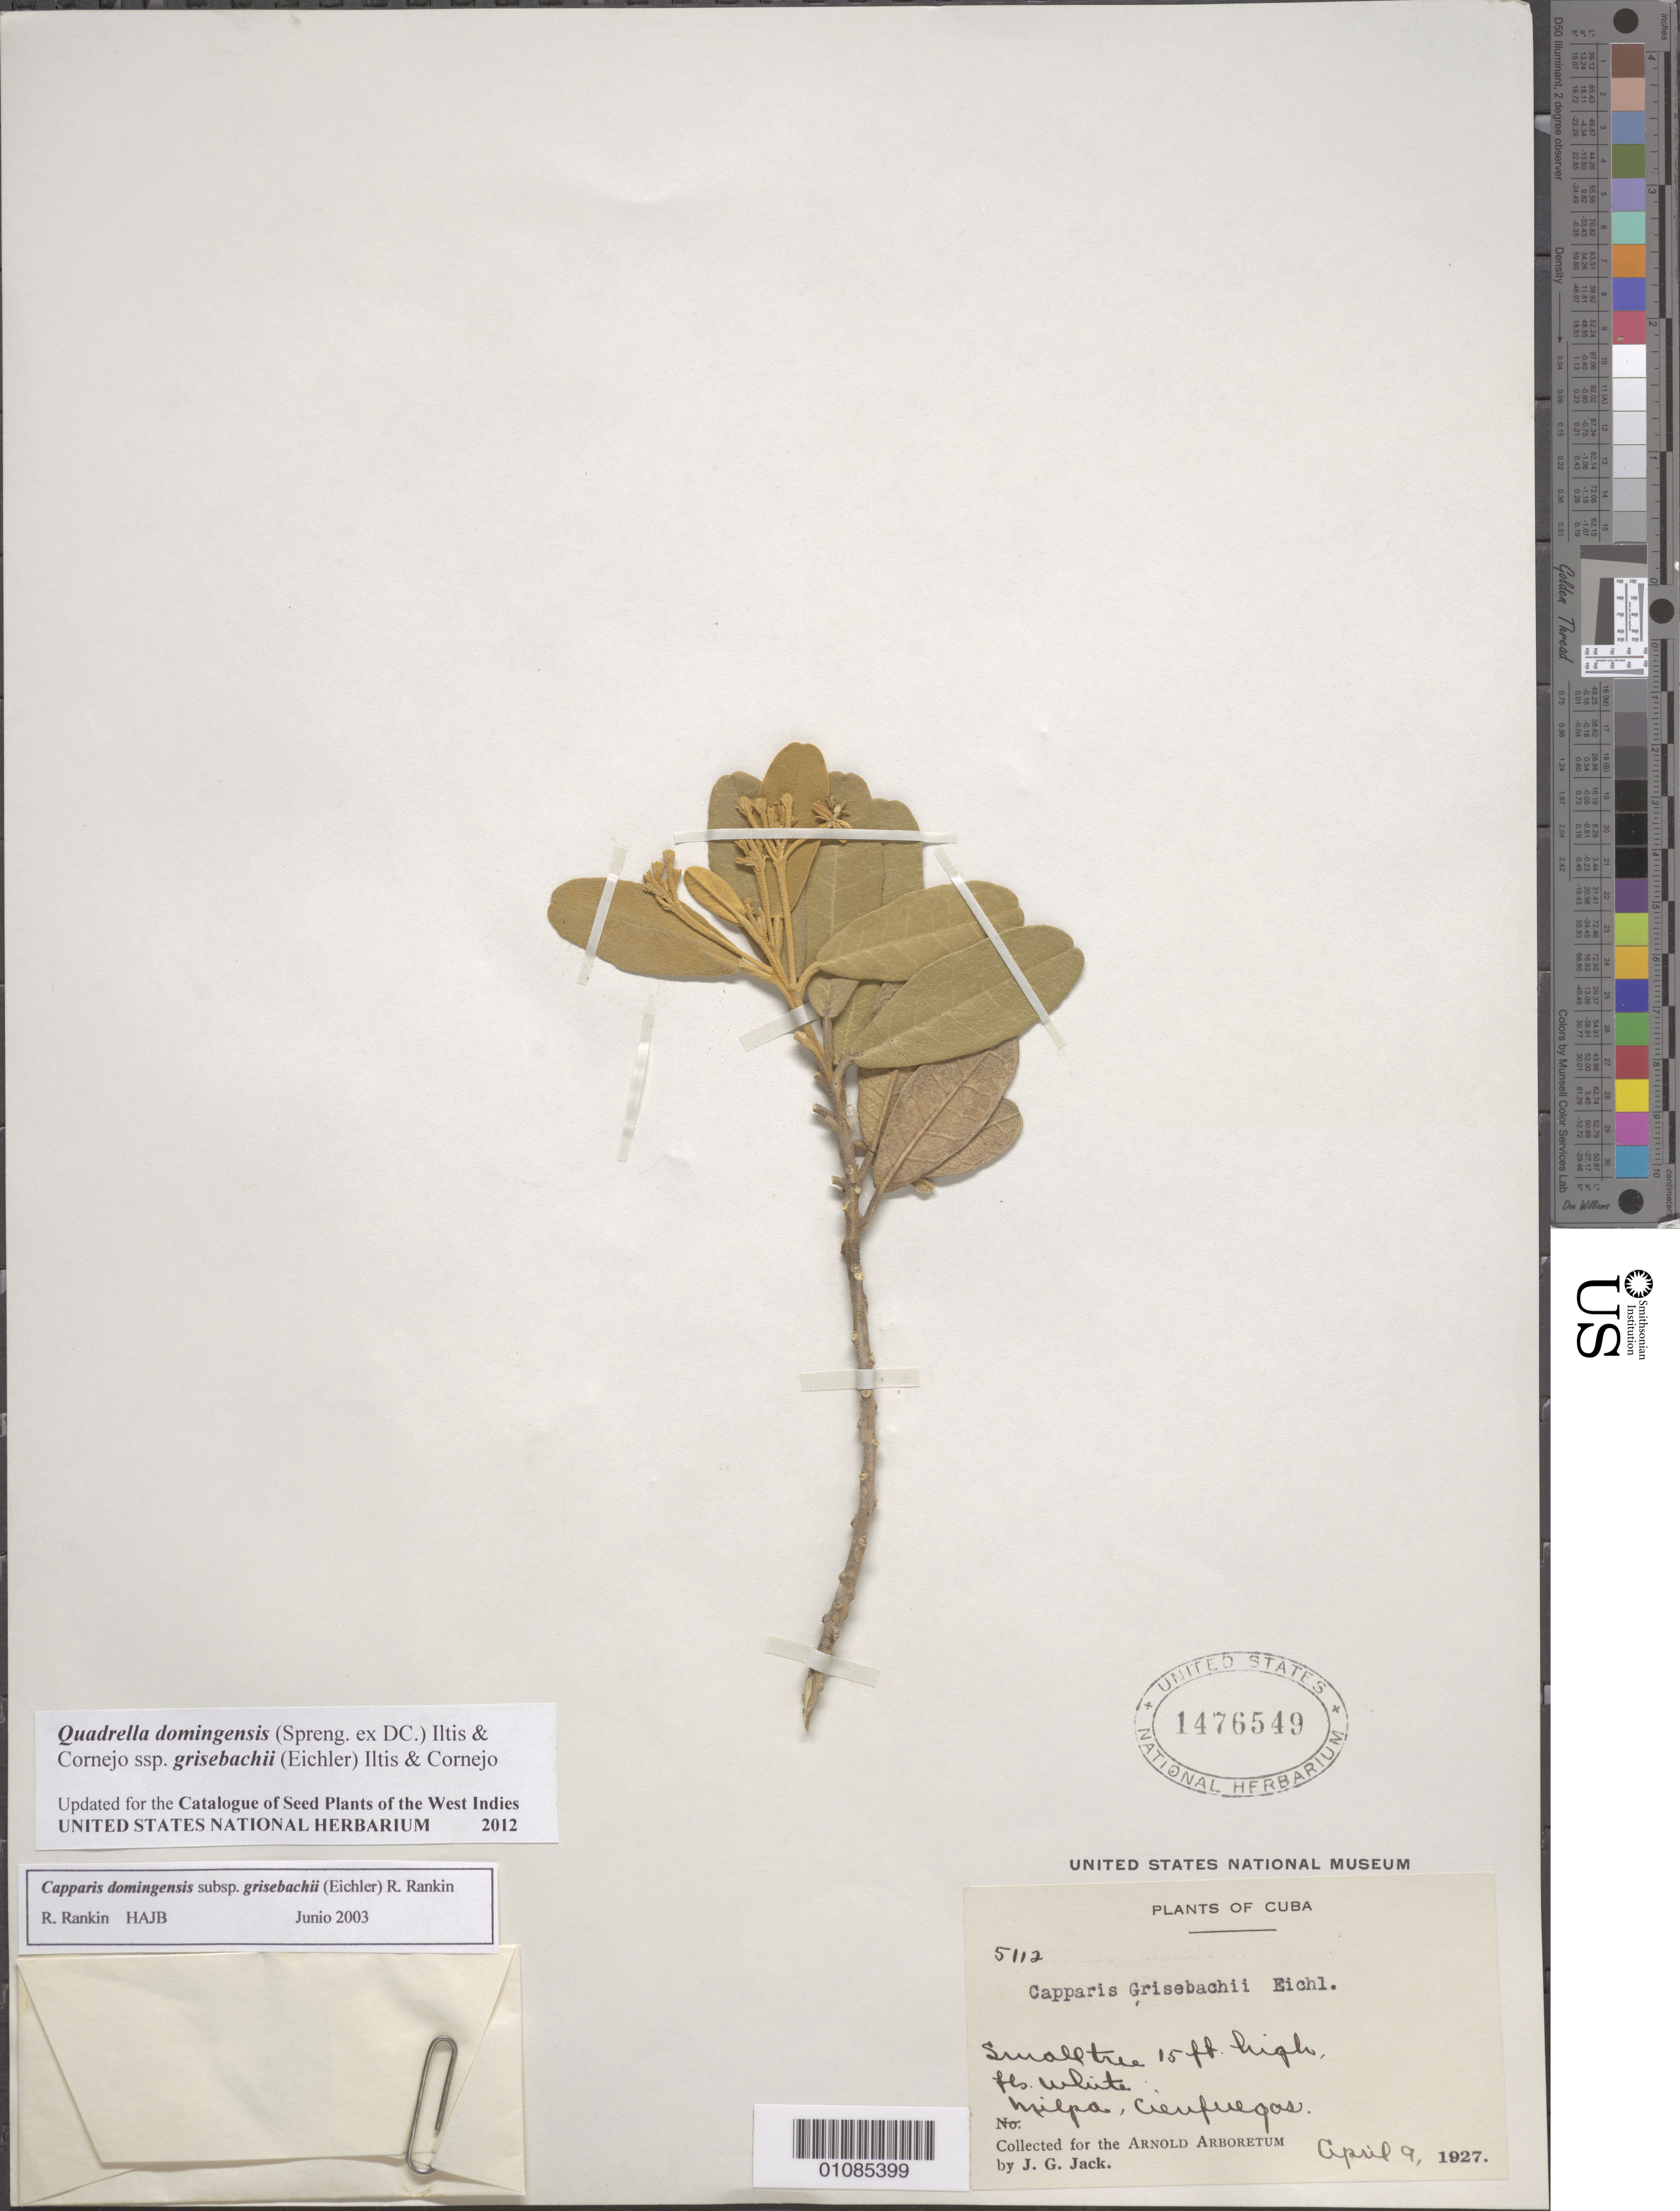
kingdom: Plantae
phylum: Tracheophyta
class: Magnoliopsida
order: Brassicales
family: Capparaceae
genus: Quadrella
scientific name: Quadrella domingensis subsp. grisebachii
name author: (Eichler) Cornejo & Iltis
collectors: J. G. Jack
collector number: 5112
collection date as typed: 09 Apr 1927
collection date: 1927-04-09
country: Cuba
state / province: Cienfuegos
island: Cuba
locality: Milpa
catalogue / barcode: US 1476549